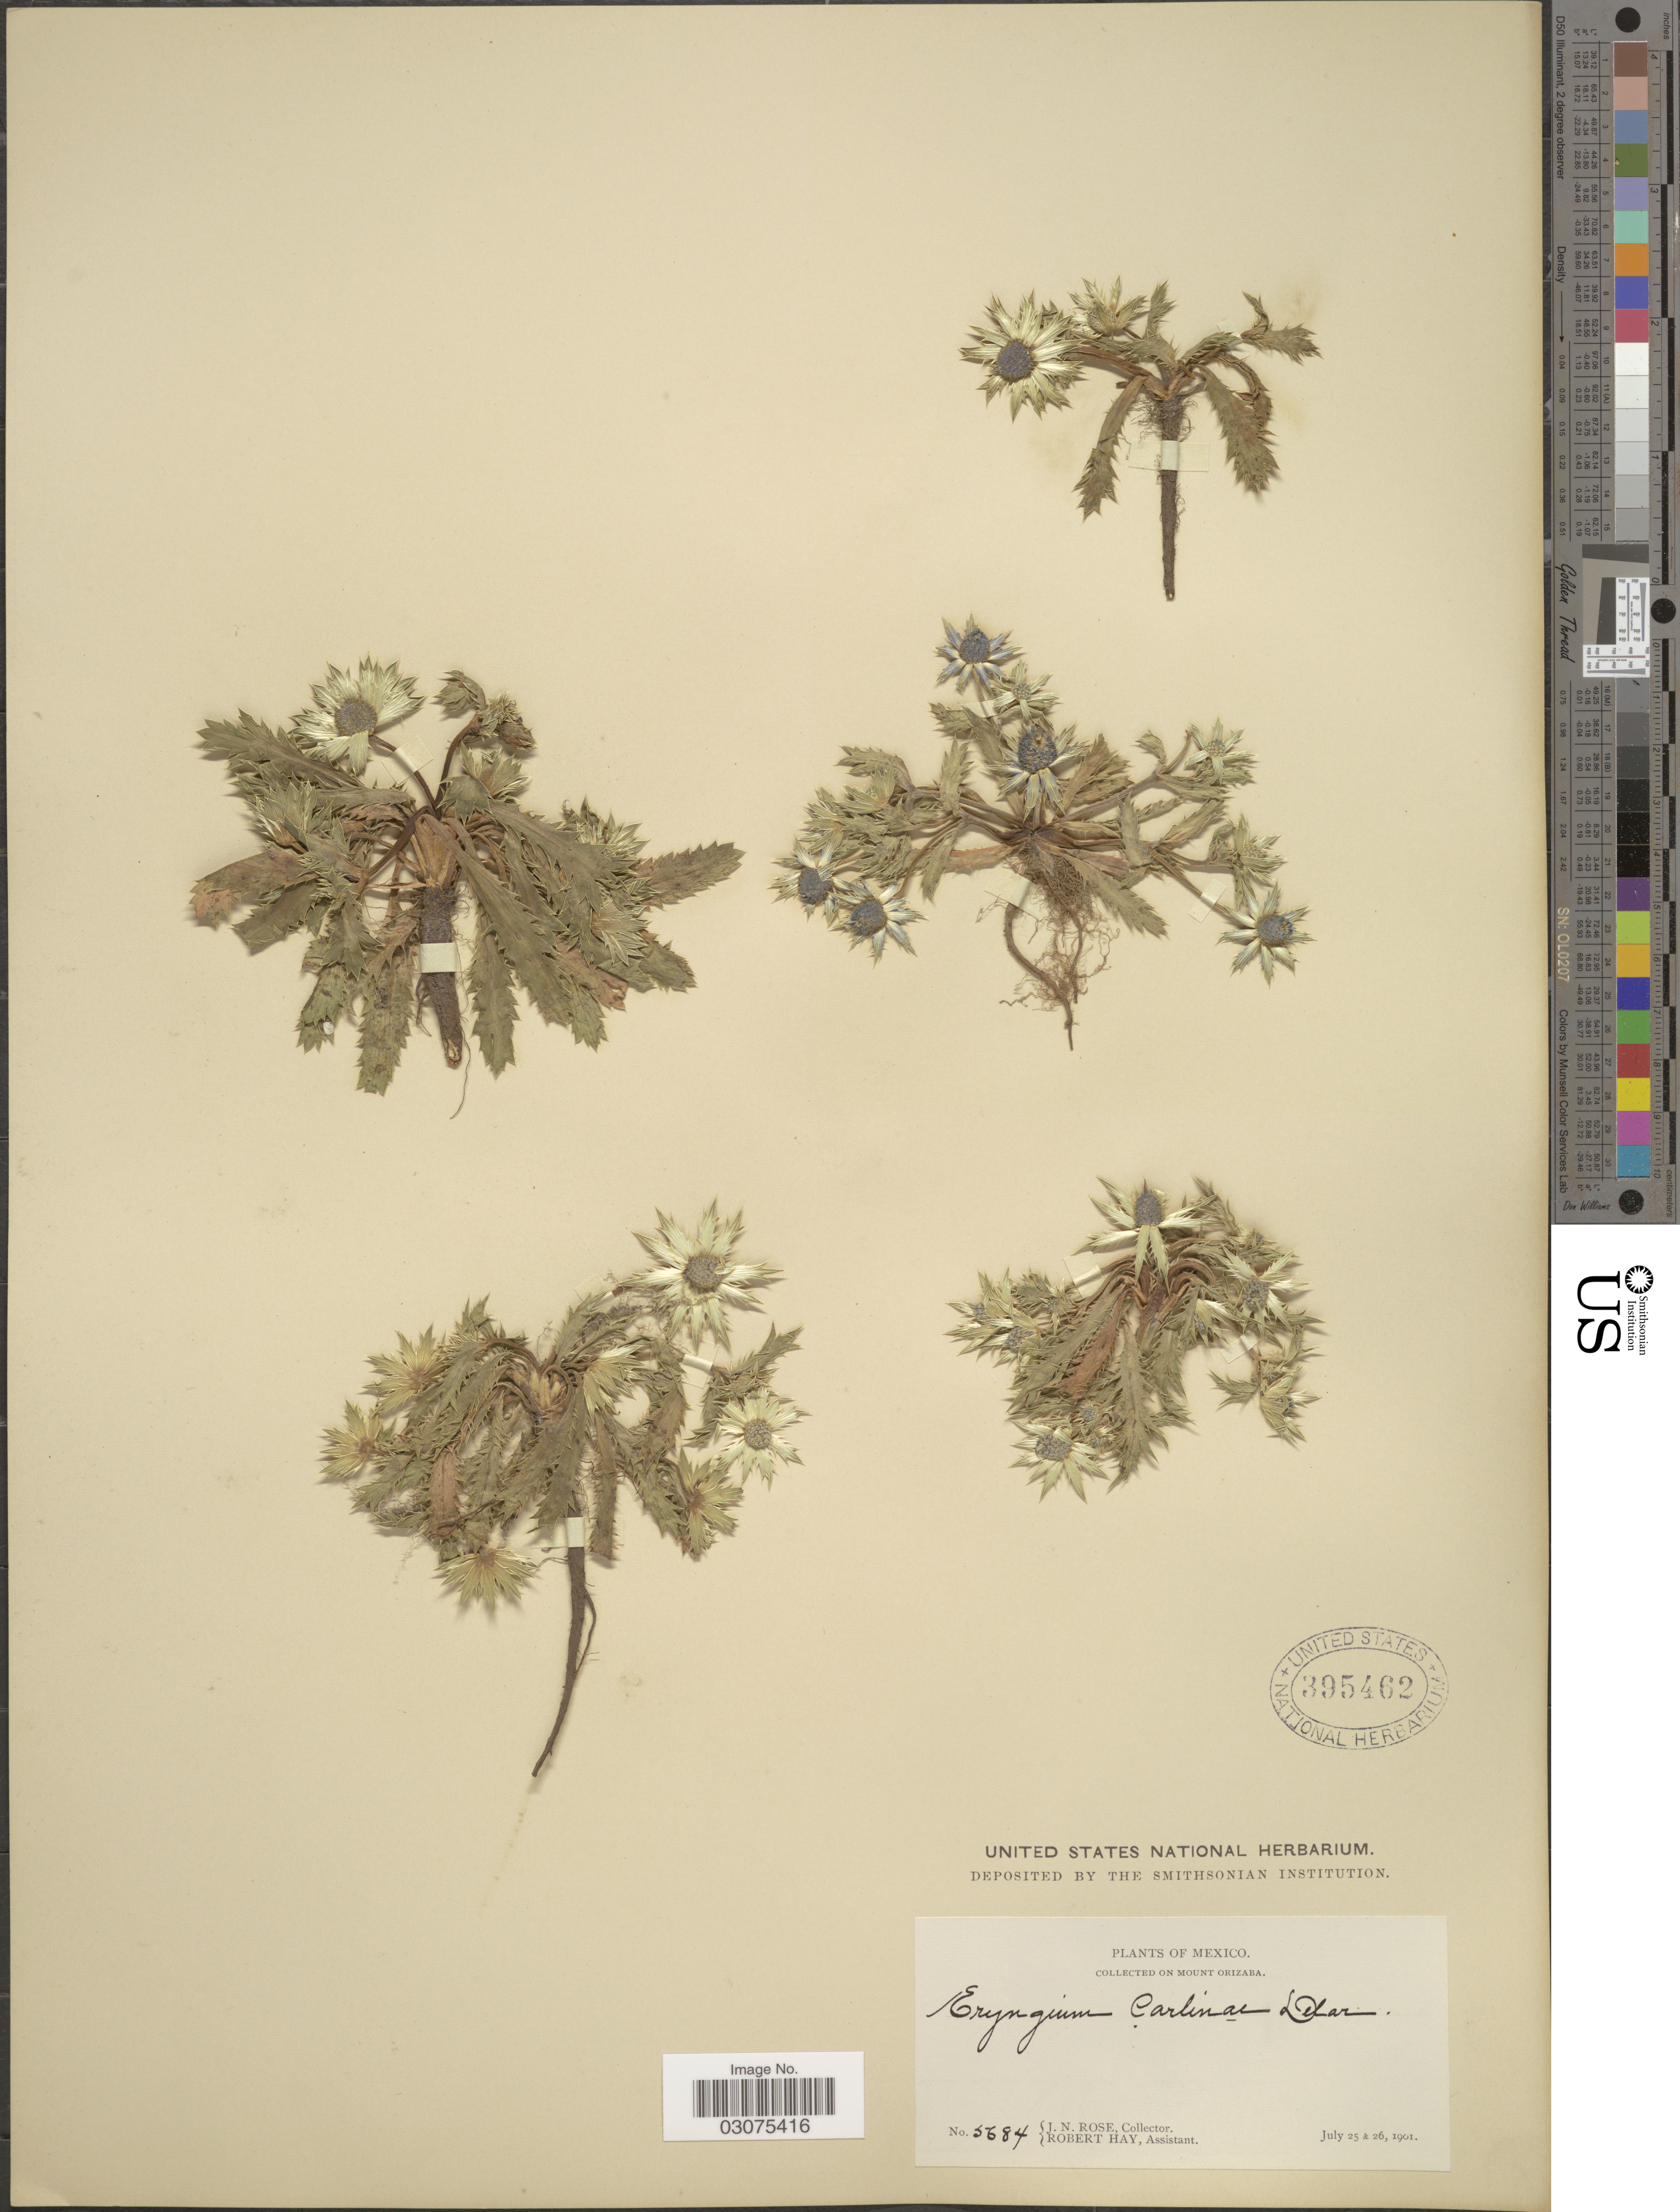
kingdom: Plantae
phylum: Tracheophyta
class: Magnoliopsida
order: Apiales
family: Apiaceae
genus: Eryngium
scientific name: Eryngium carlinae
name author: F. Delaroche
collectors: J. N. Rose & R. Hay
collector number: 5684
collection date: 1901-07-25/1901-07-26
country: Mexico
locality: On Mount Orizaba.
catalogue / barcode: US 395462